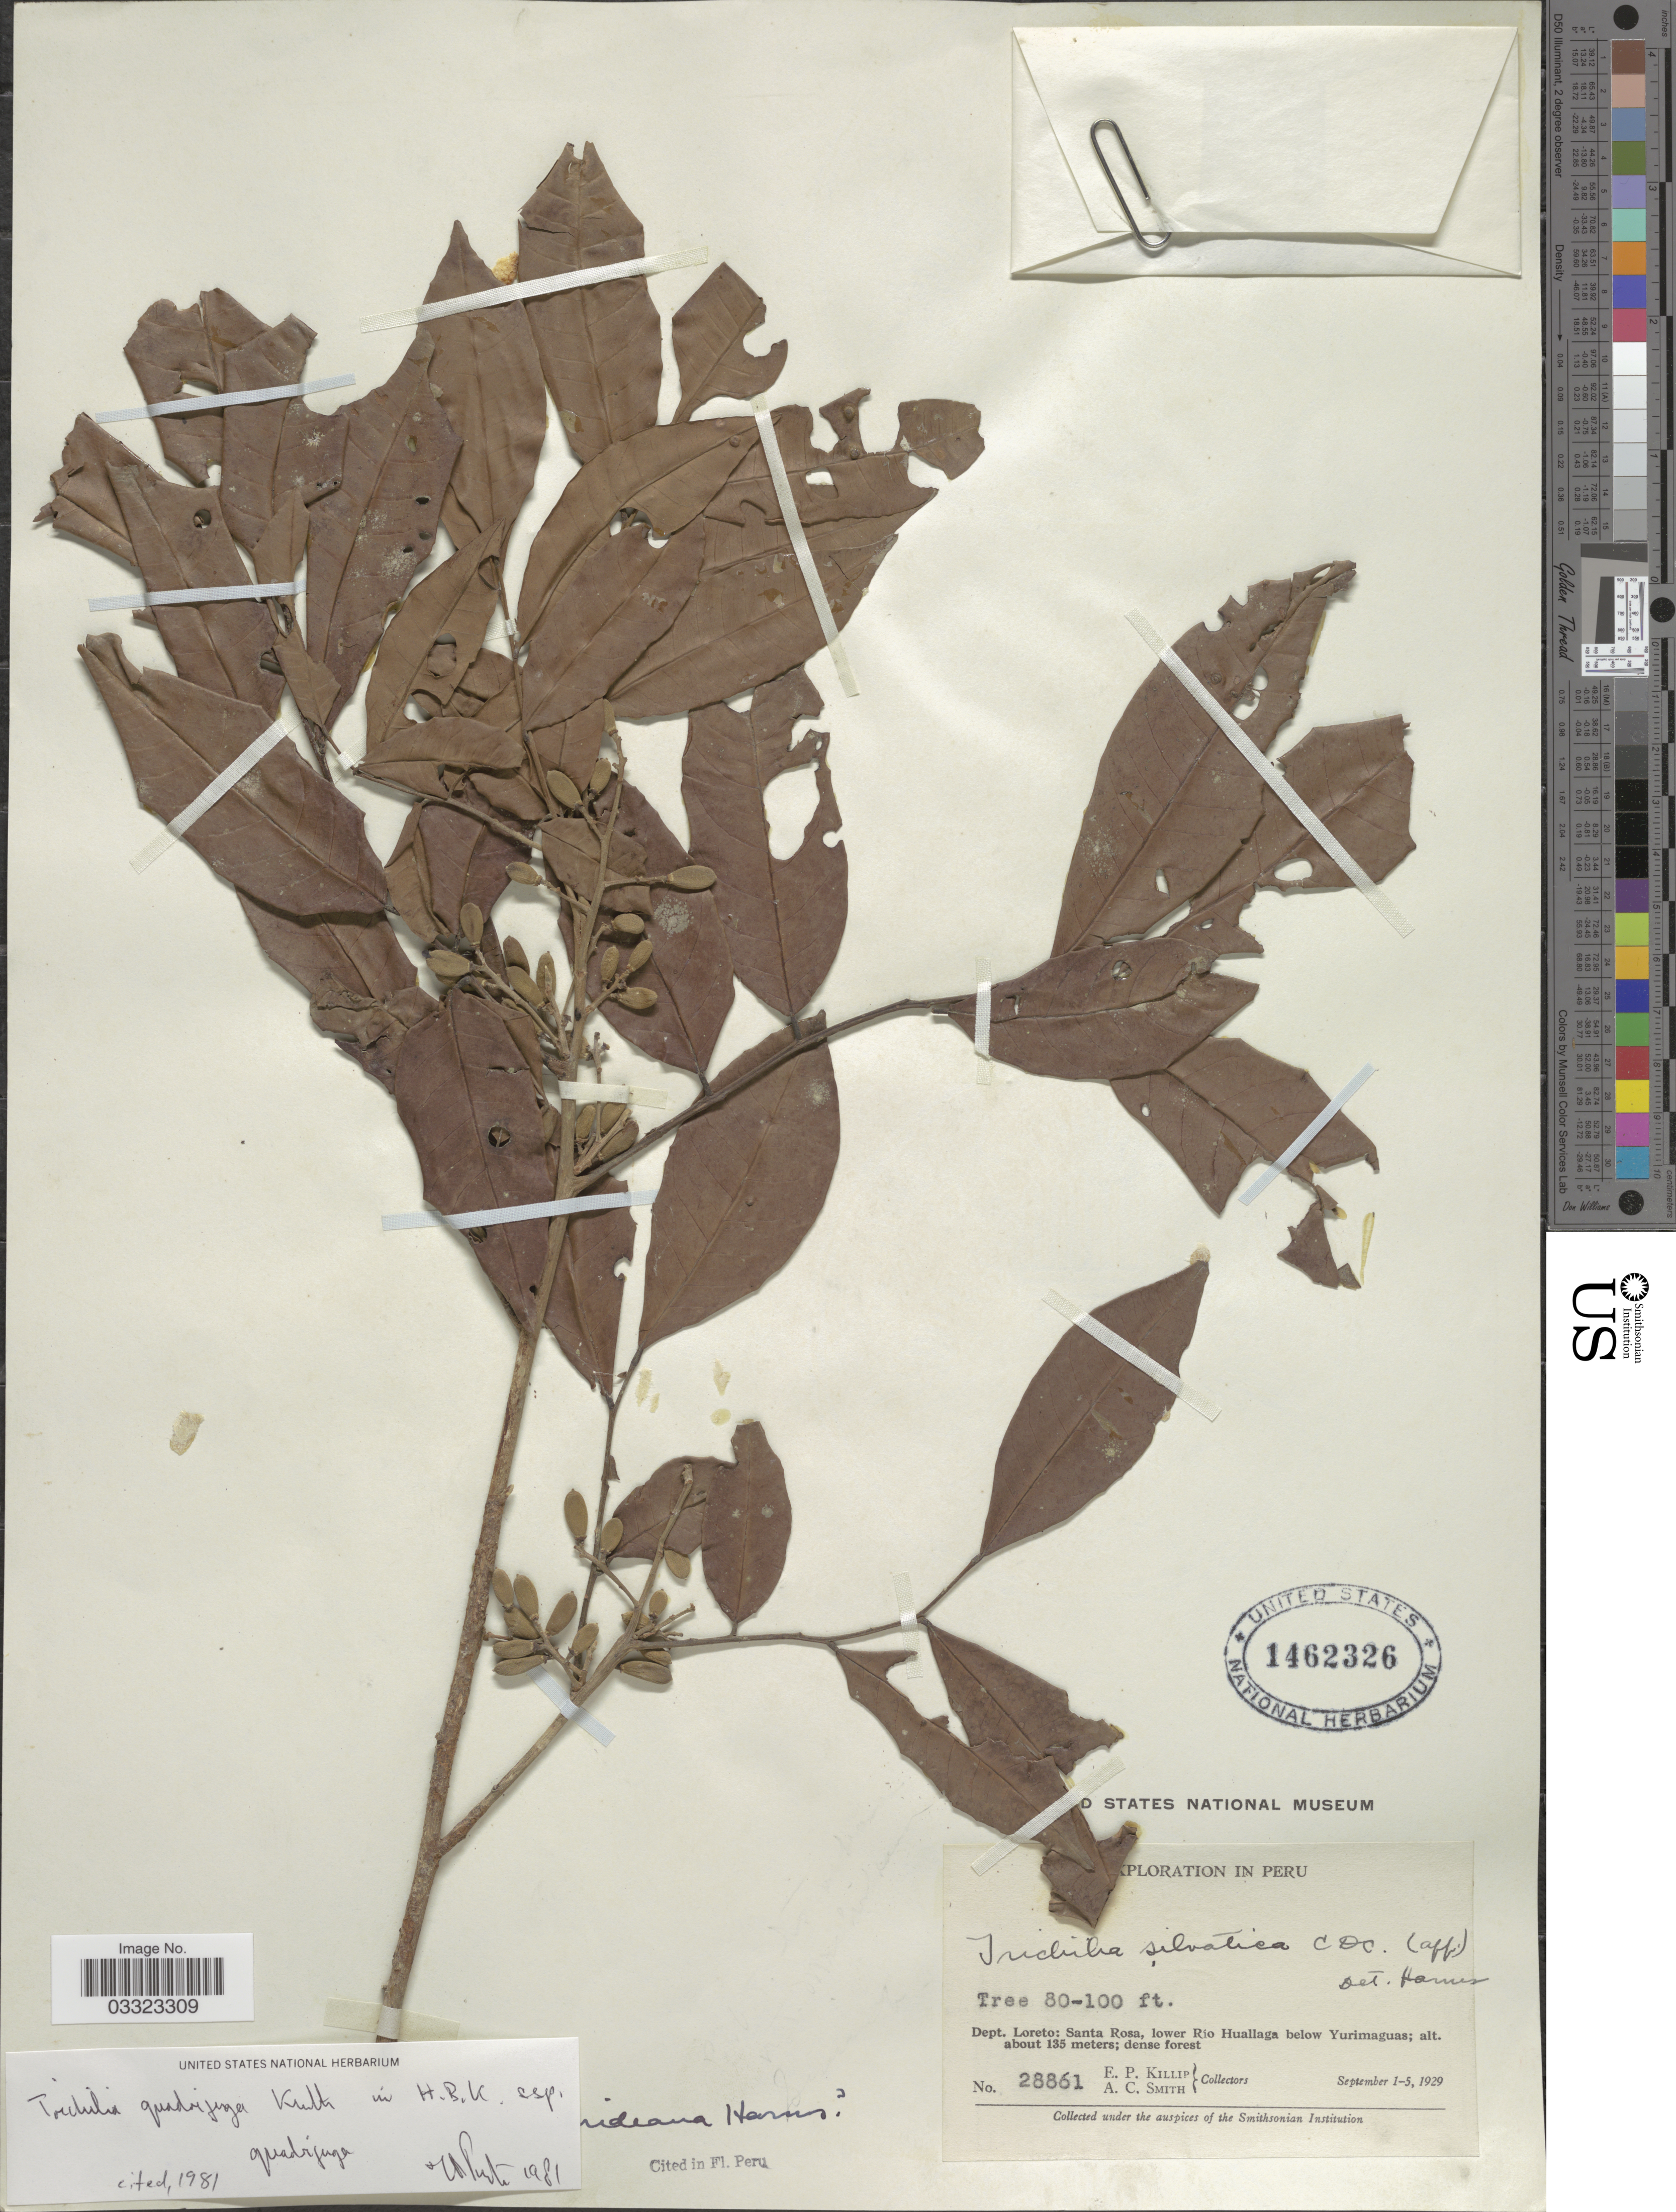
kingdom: Plantae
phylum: Tracheophyta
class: Magnoliopsida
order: Sapindales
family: Meliaceae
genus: Trichilia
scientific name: Trichilia quadrijuga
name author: Kunth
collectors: E. P. Killip & A. C. Smith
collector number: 28861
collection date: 1929-09-01/1929-09-05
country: Peru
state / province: Loreto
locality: Dept. Loreto: Santa Rosa, lower Río Huallaga below Yurimaguas.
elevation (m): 135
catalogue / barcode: US 1462326